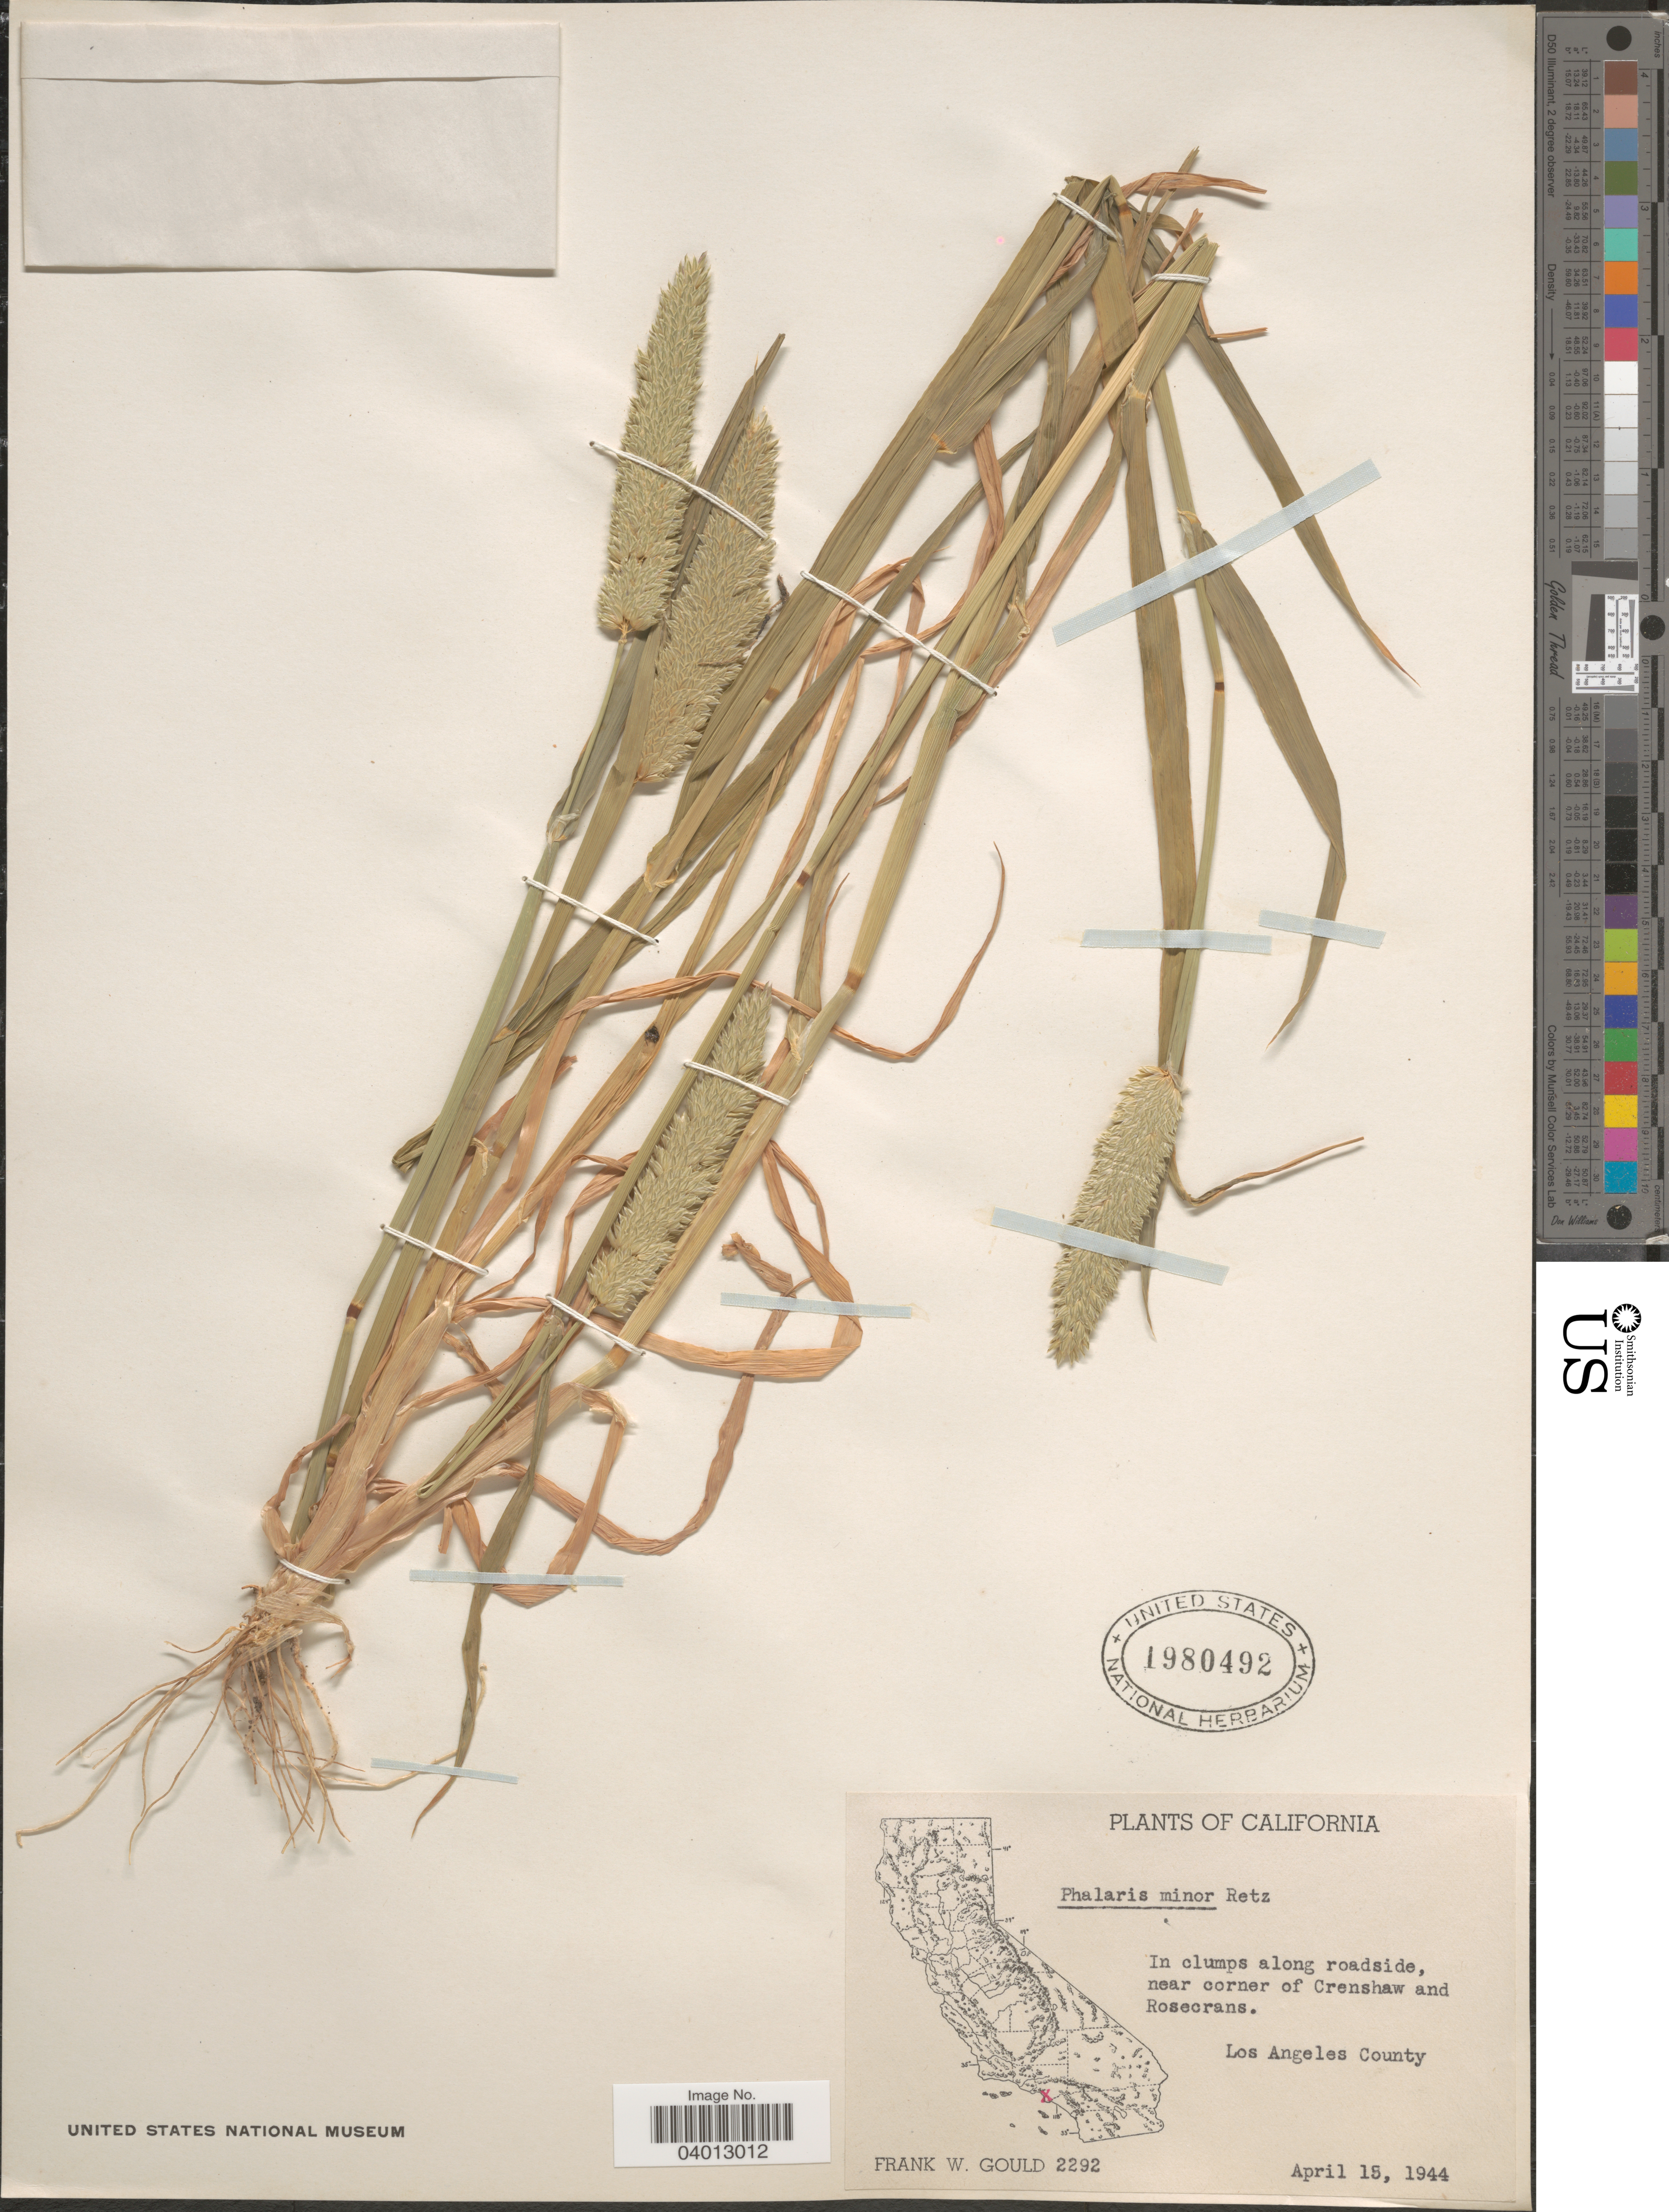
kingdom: Plantae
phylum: Tracheophyta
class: Liliopsida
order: Poales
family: Poaceae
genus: Phalaris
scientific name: Phalaris minor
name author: Retz.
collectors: F. W. Gould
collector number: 2292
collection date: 1944-04-15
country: United States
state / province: California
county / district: Los Angeles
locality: In clumps along roadside, near corner of Crenshaw and Rosecrans. Los Angeles County.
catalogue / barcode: US 1980492